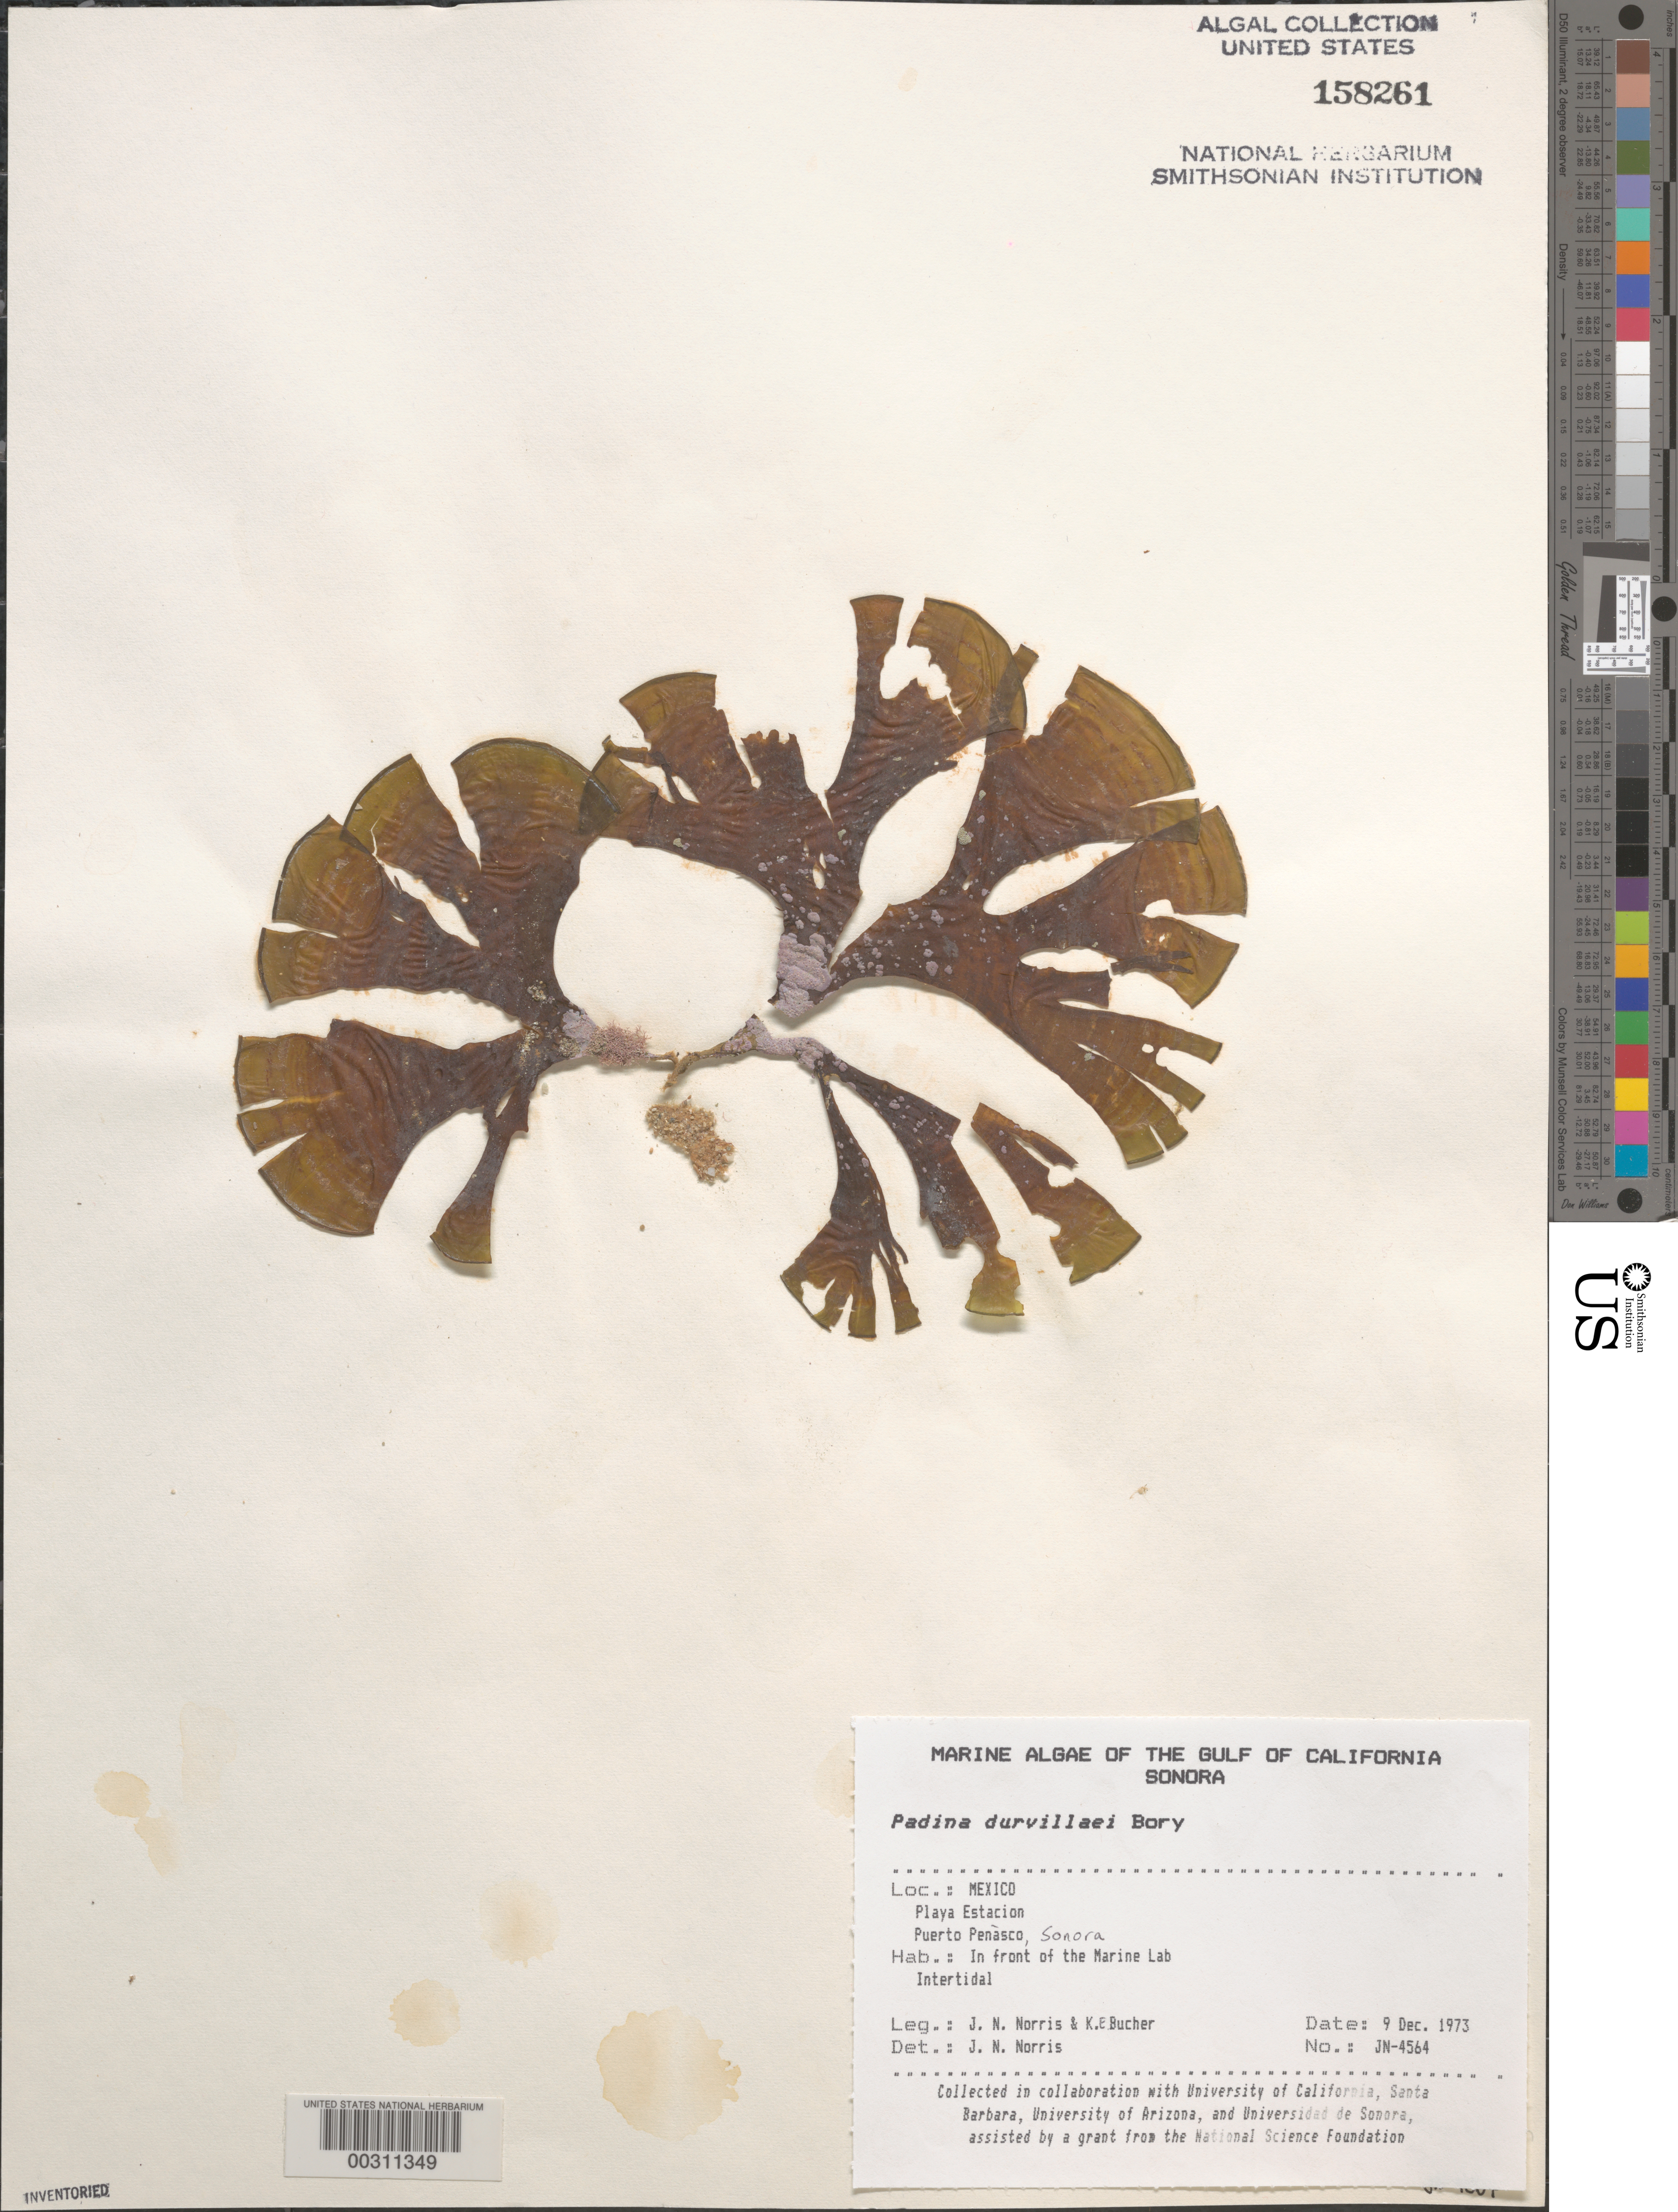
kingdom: Chromista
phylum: Ochrophyta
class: Phaeophyceae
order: Dictyotales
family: Dictyotaceae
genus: Padina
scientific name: Padina durvillaei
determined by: Norris, James N.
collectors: J. N. Norris & K. E. Bucher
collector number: JN-4564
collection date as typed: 09 Dec 1973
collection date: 1973-12-09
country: Mexico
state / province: Sonora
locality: Playa Estacion, Puerto Penasco, marine station shore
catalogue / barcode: US 158261